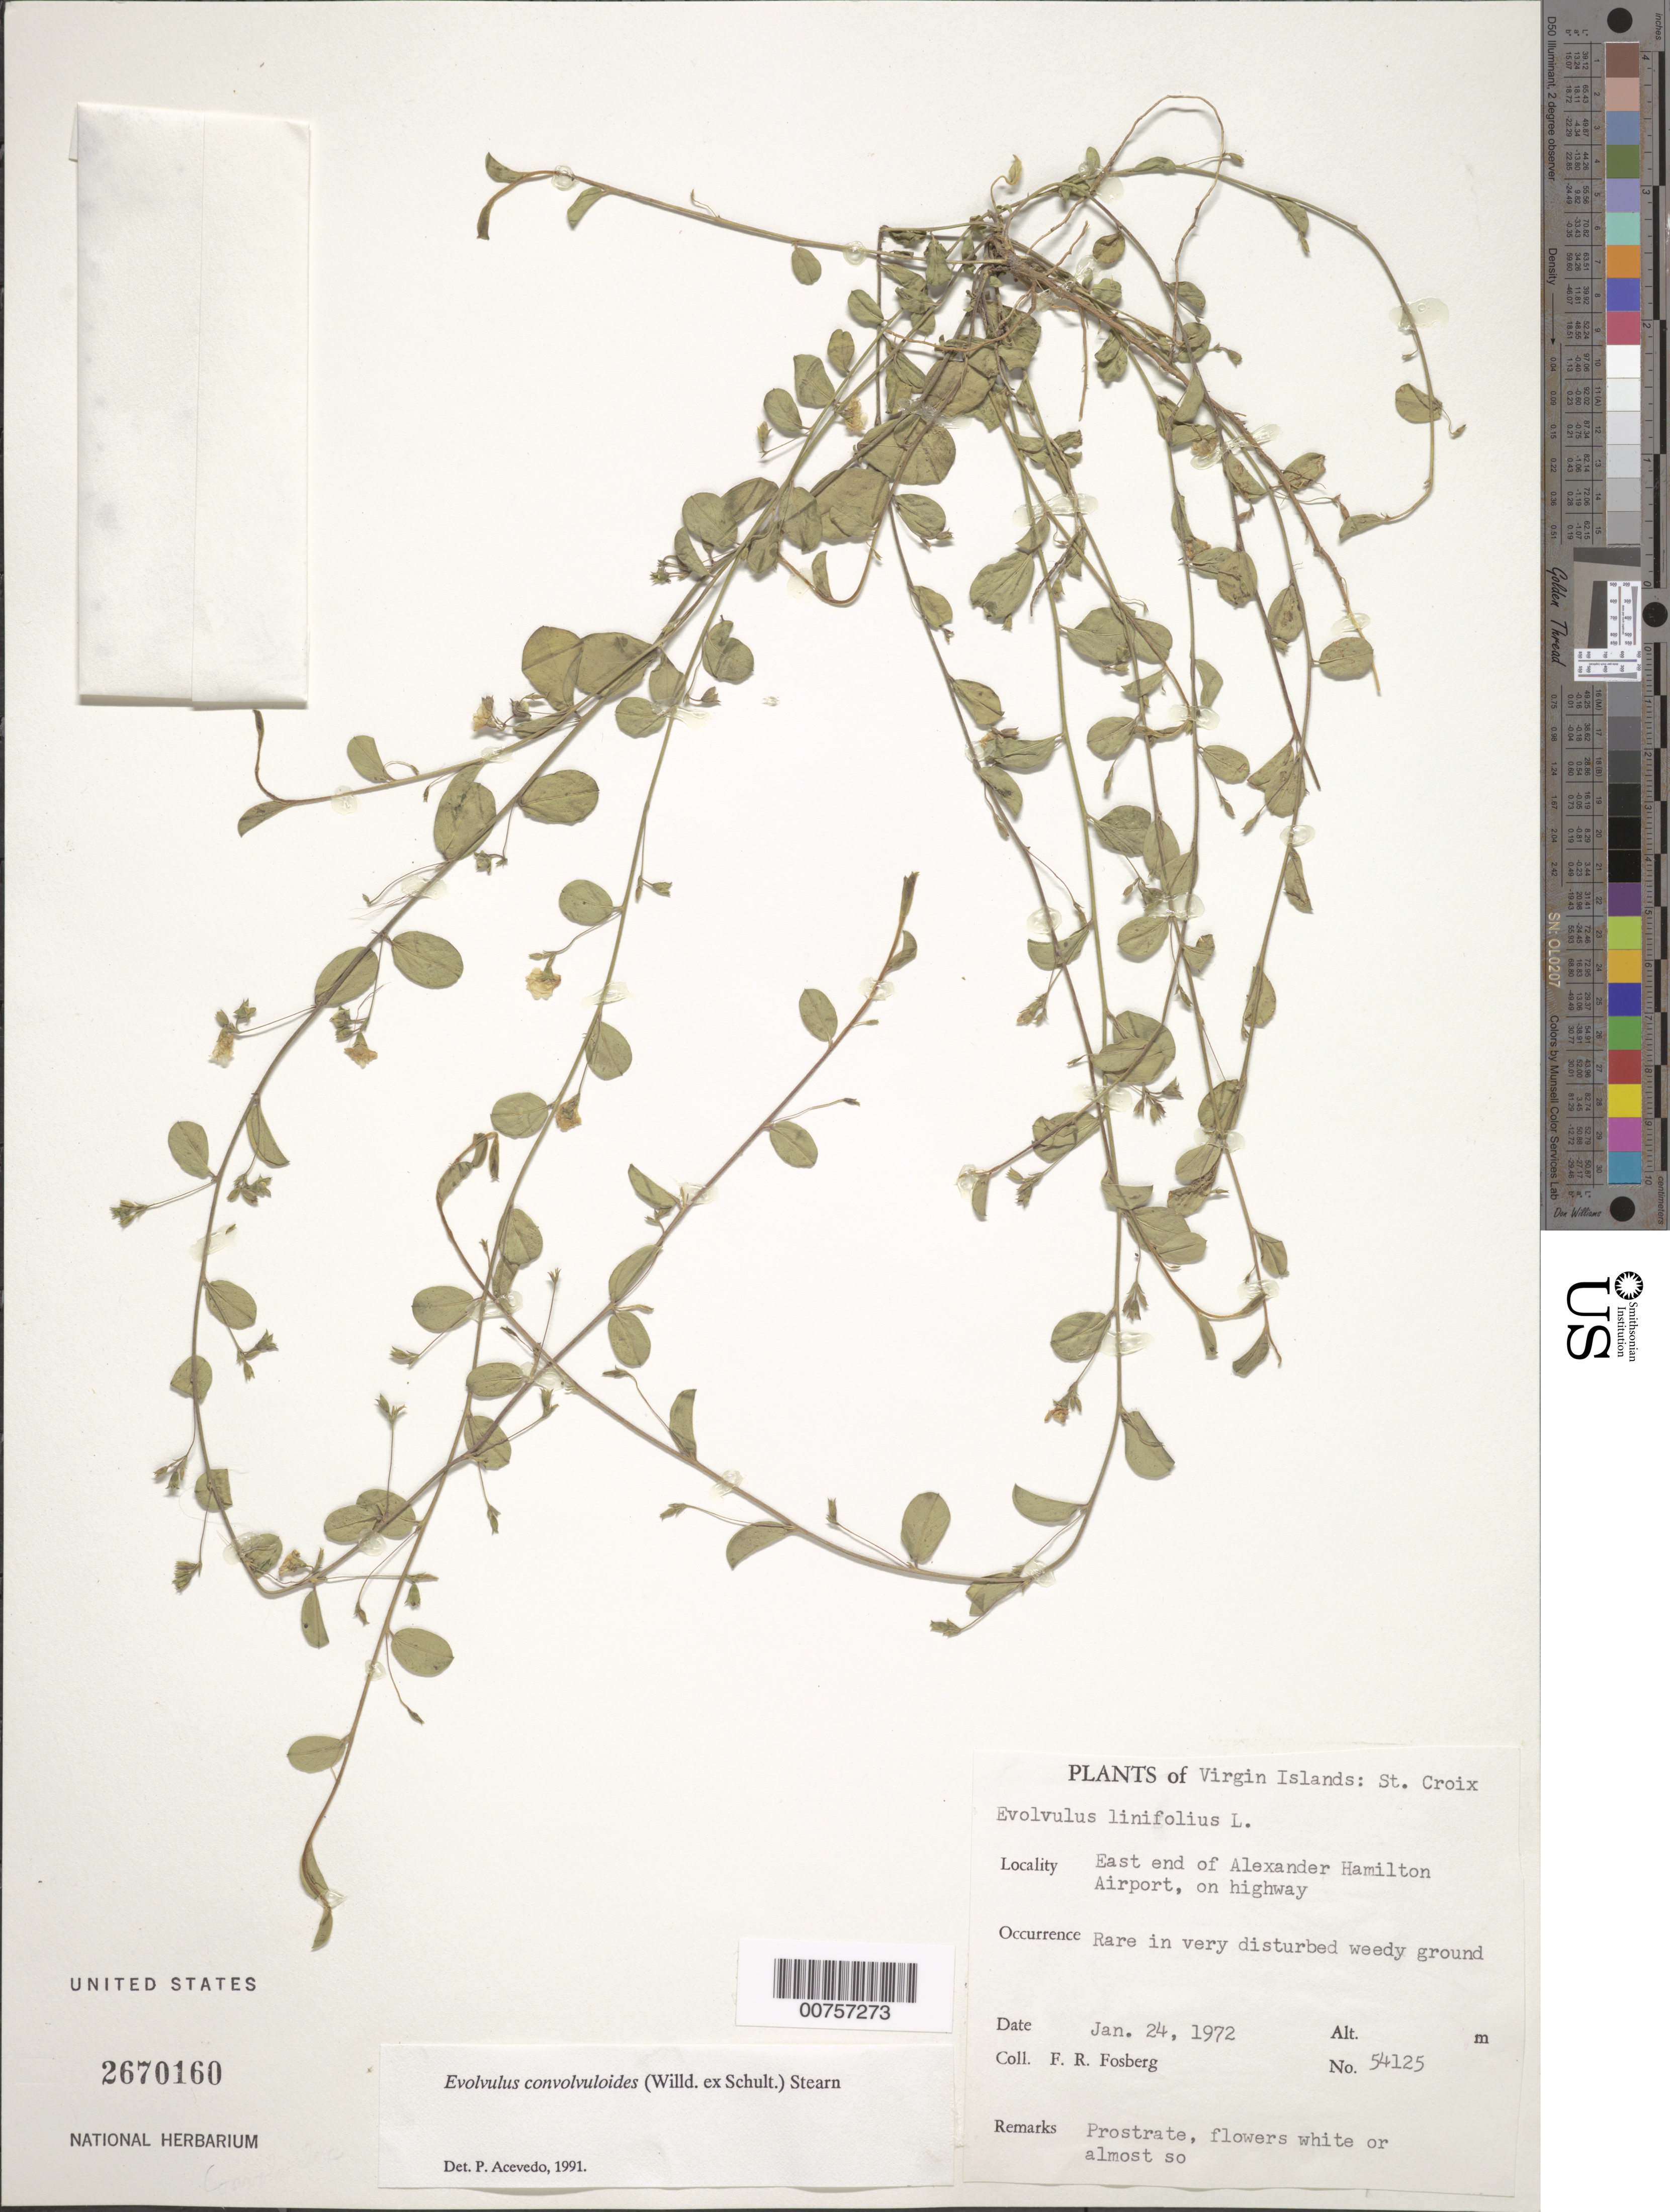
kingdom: Plantae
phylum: Tracheophyta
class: Magnoliopsida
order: Solanales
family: Convolvulaceae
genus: Evolvulus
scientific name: Evolvulus convolvuloides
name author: (Willd. ex Schult.) Stearn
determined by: Acevedo-Rodríguez, P., (BOT), Smithsonian Institution - National Museum of Natural History (UNITED STATES)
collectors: F. R. Fosberg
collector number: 54125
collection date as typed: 24 Jan 1972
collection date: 1972-01-24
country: U.S. Virgin Islands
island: St. Croix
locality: East end of Alexander Hamilton Airport, on highway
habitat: Rare in very disturbed weesy ground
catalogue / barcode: US 2670160